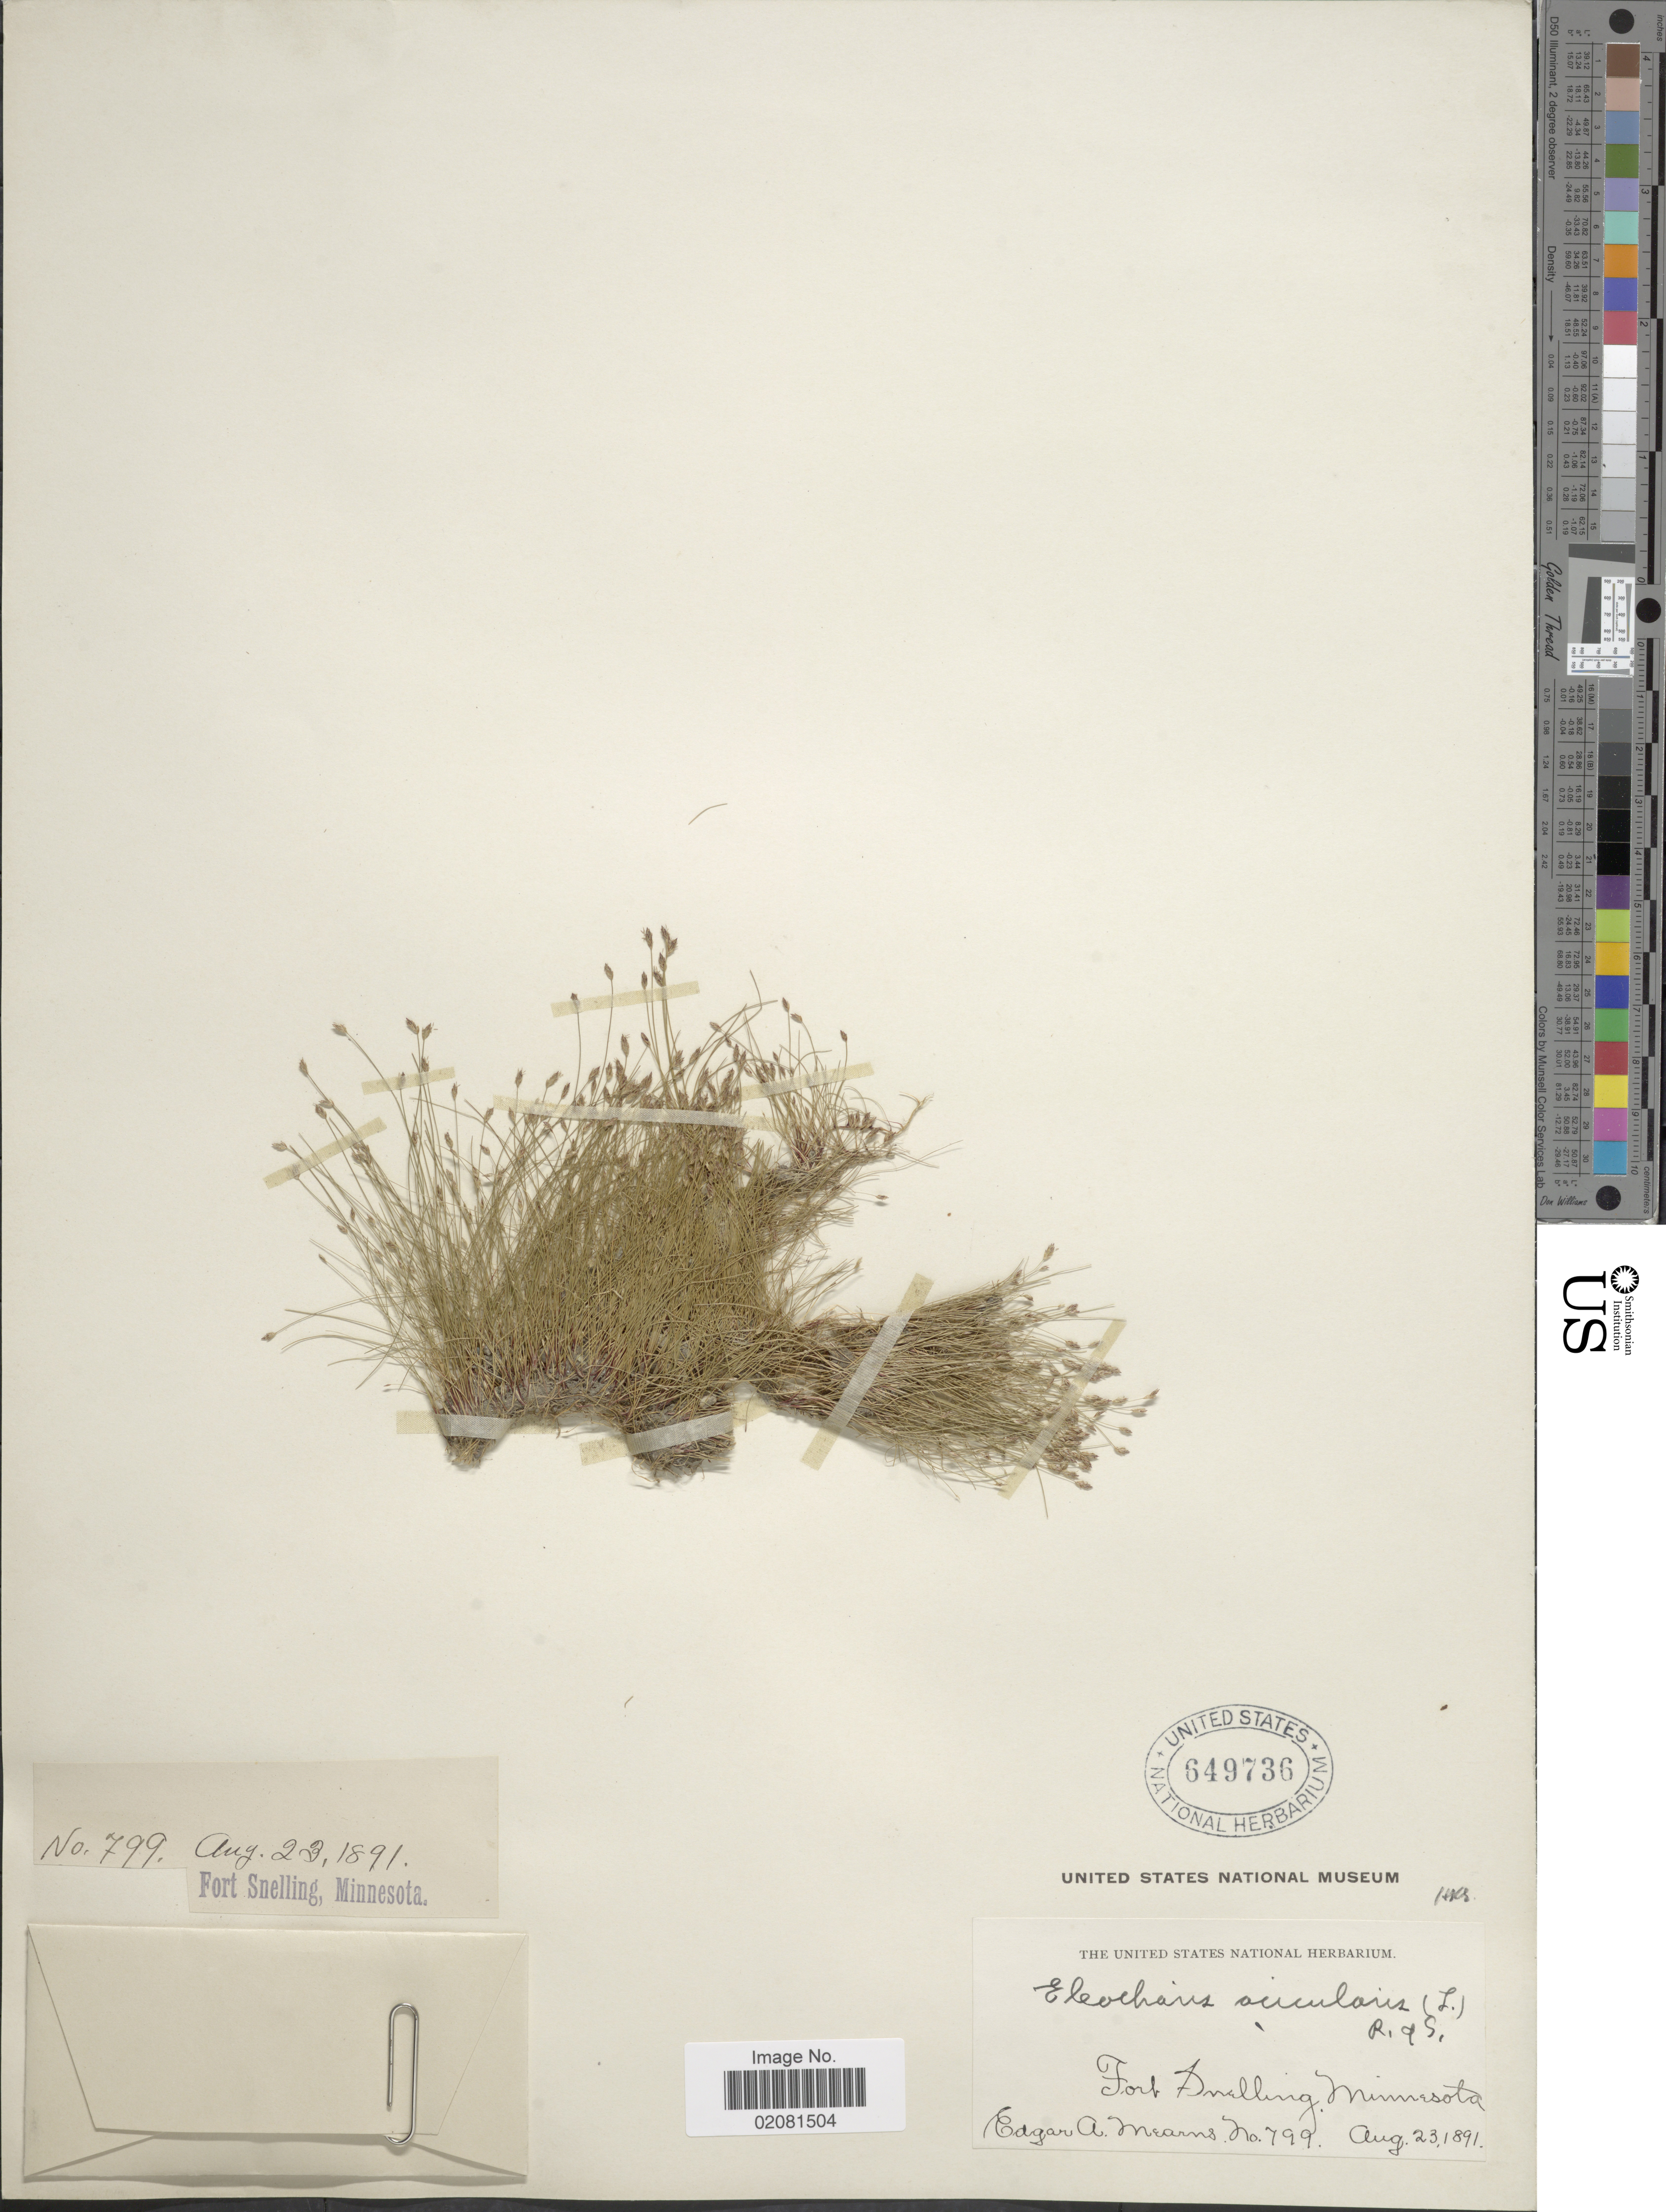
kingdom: Plantae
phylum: Tracheophyta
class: Liliopsida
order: Poales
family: Cyperaceae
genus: Eleocharis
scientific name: Eleocharis acicularis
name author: (L.) Roem. & Schult.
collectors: E. A. Mearns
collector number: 799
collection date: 1891-08-23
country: United States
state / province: Minnesota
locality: Fort Duelling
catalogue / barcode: US 649736